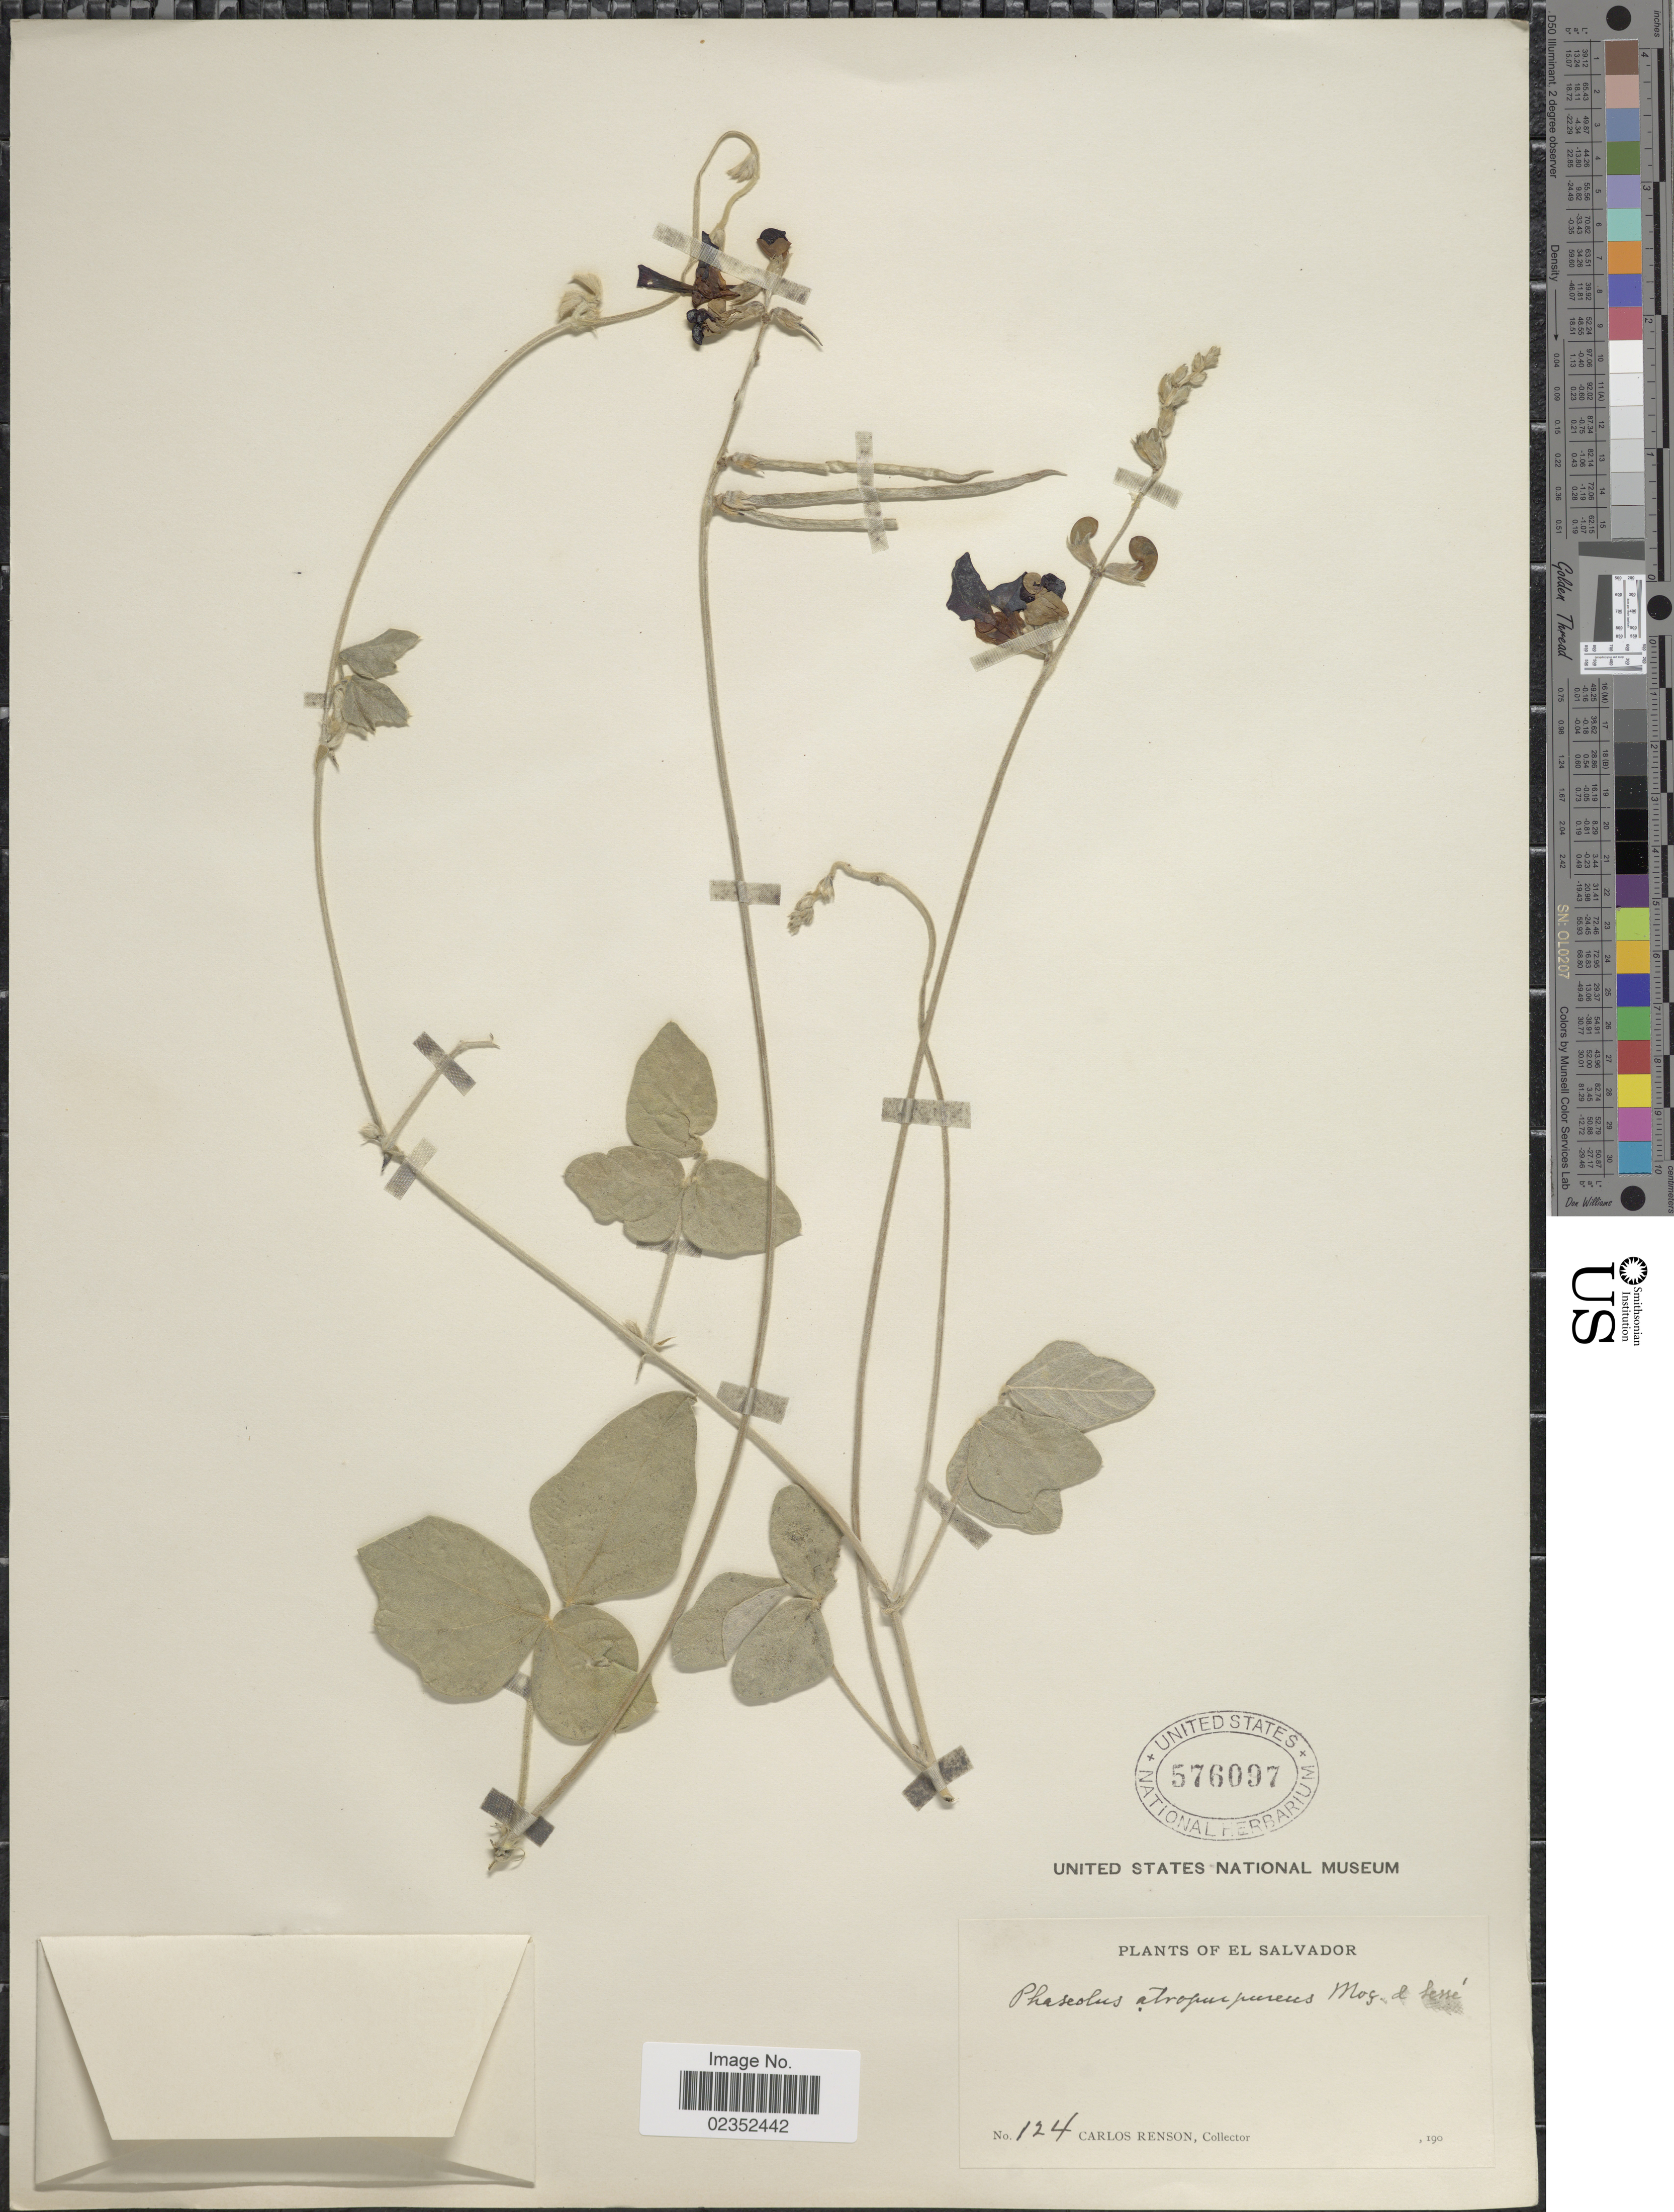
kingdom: Plantae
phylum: Tracheophyta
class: Magnoliopsida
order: Fabales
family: Fabaceae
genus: Macroptilium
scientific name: Macroptilium atropurpureum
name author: (DC.) Urb.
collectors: C. Renson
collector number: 124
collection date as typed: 190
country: El Salvador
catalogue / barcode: US 576097